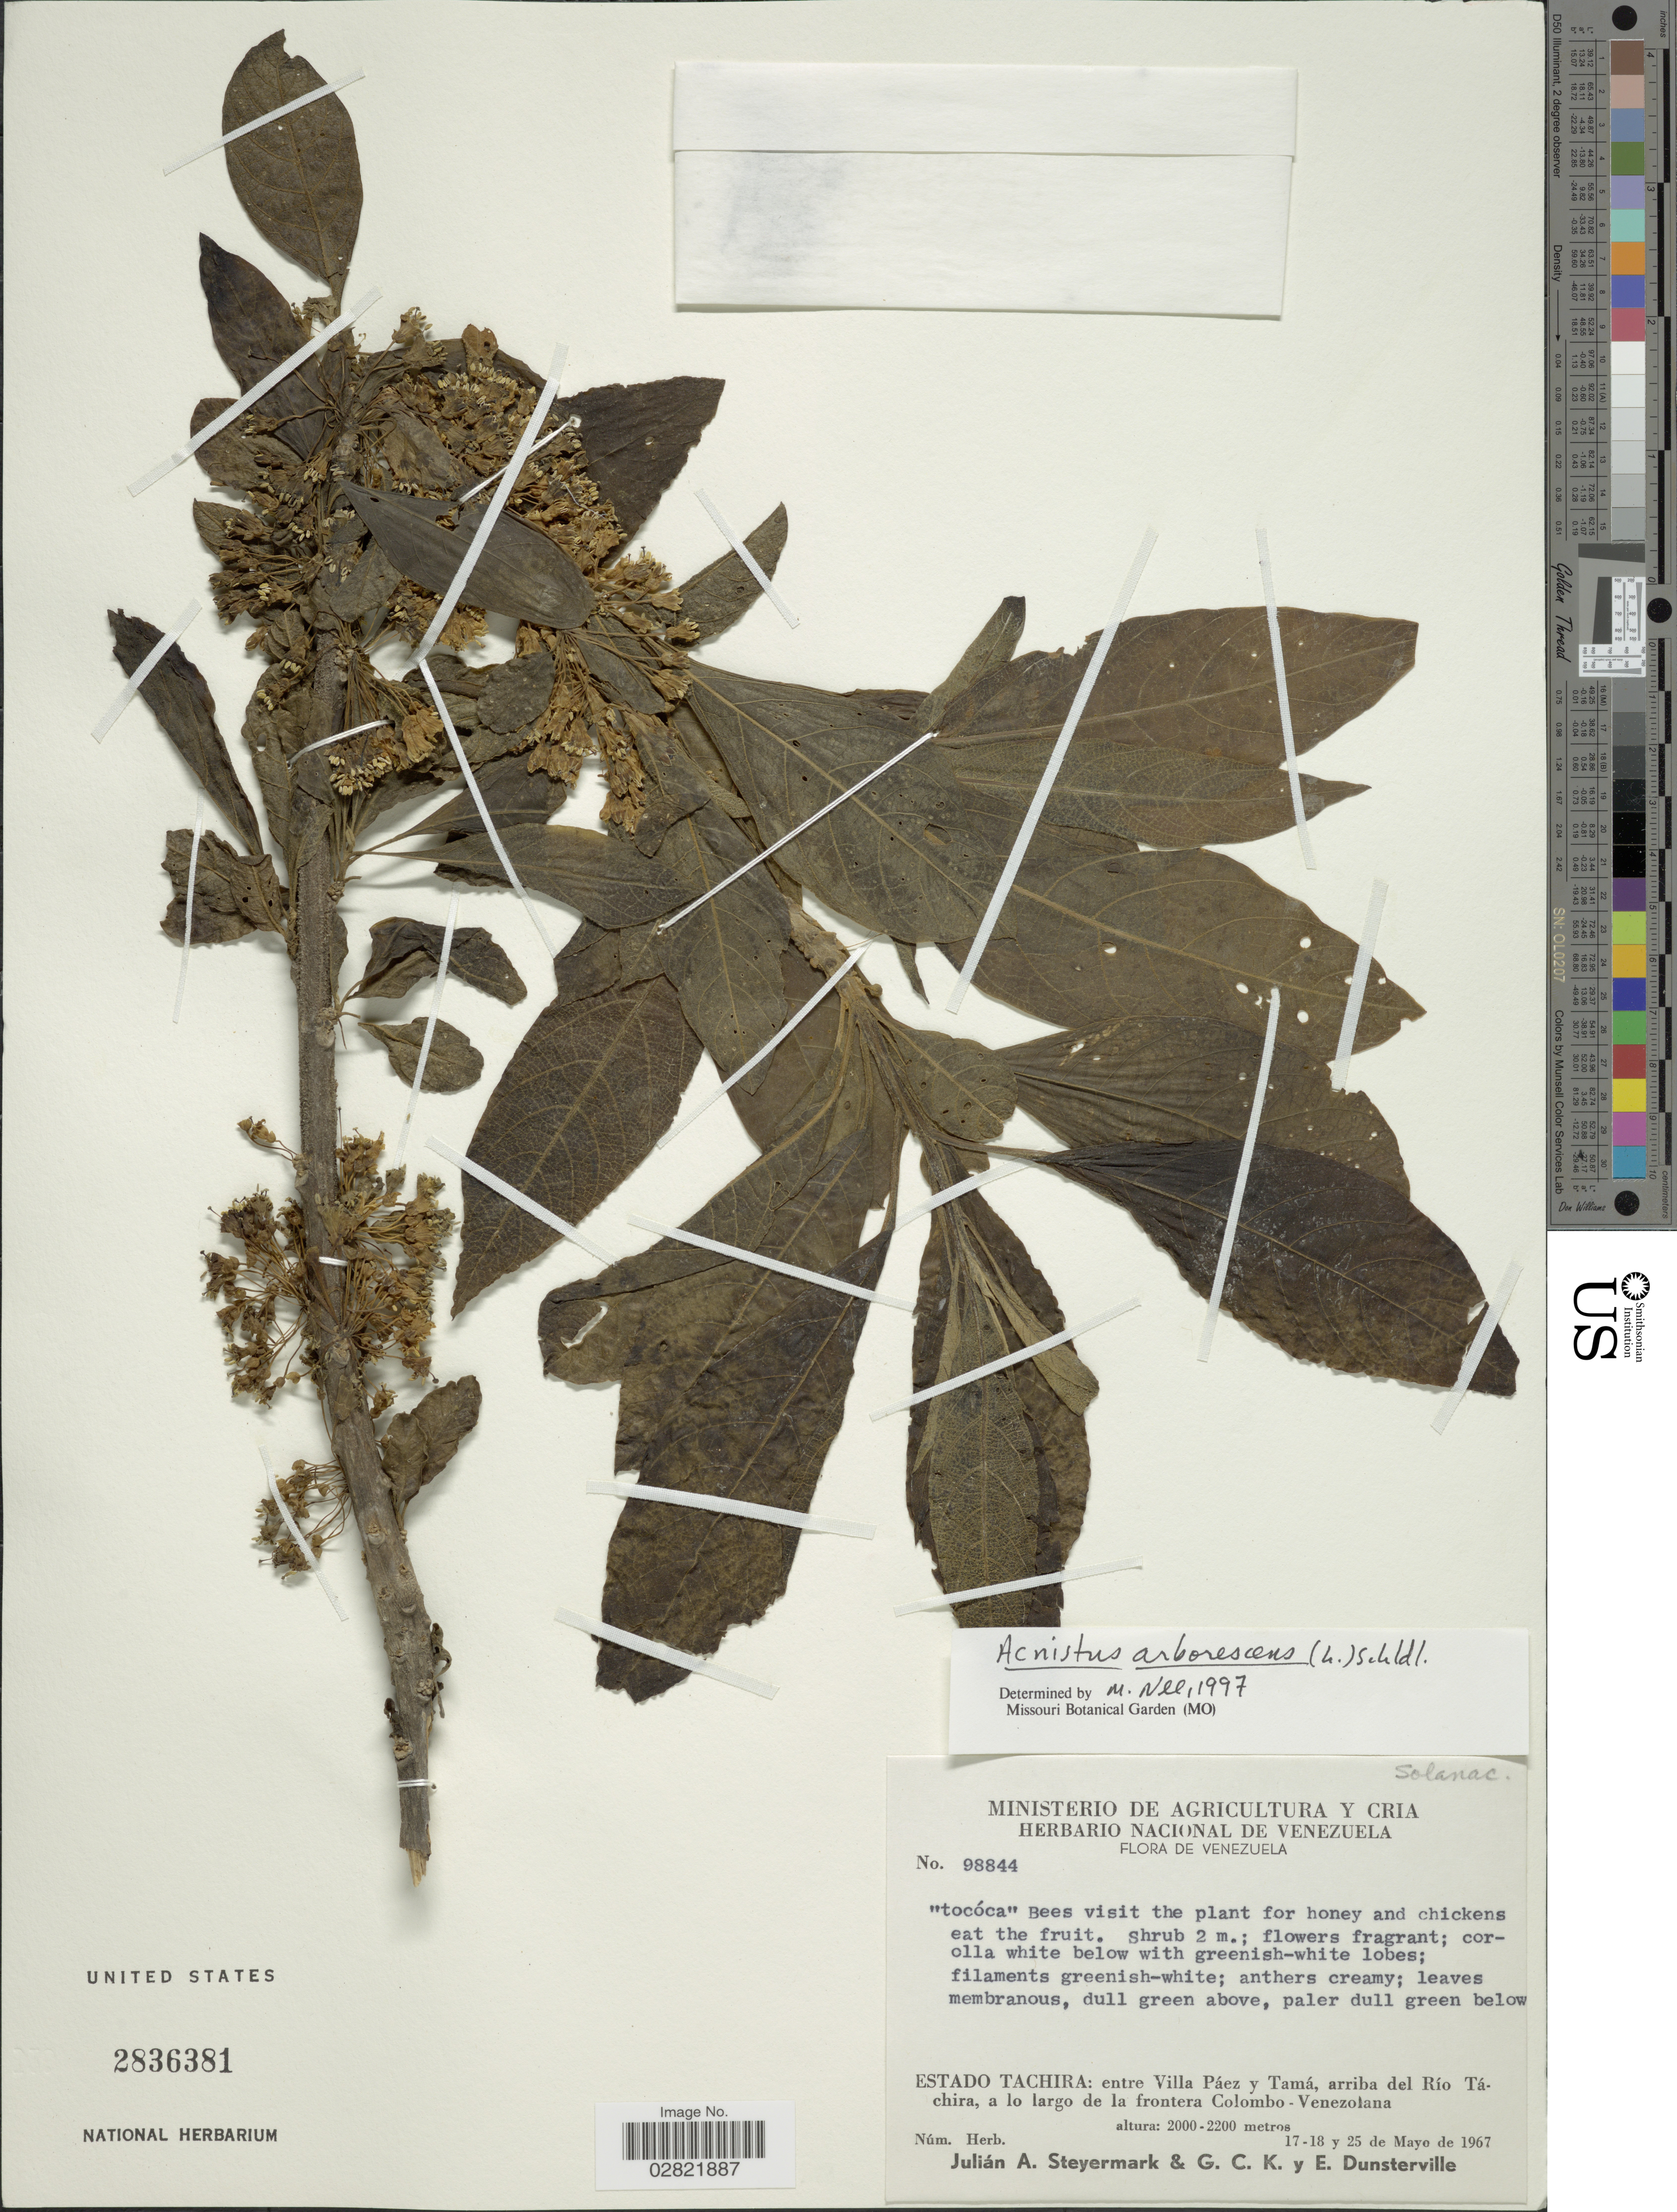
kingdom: Plantae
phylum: Tracheophyta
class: Magnoliopsida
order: Solanales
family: Solanaceae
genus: Acnistus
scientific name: Acnistus arborescens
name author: (L.) Schltdl.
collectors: J. Steyermark, G. C. K. Dunsterville & E. Dunsterville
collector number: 98844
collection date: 1967-05-17/1967-05-25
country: Venezuela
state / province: Tachira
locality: Estado Tachira: entre Villa Páez y Tamá, arriba del Río Táchira, a lo largo de la frontera Colombo-Venezolana.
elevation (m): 2000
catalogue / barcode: US 2836381